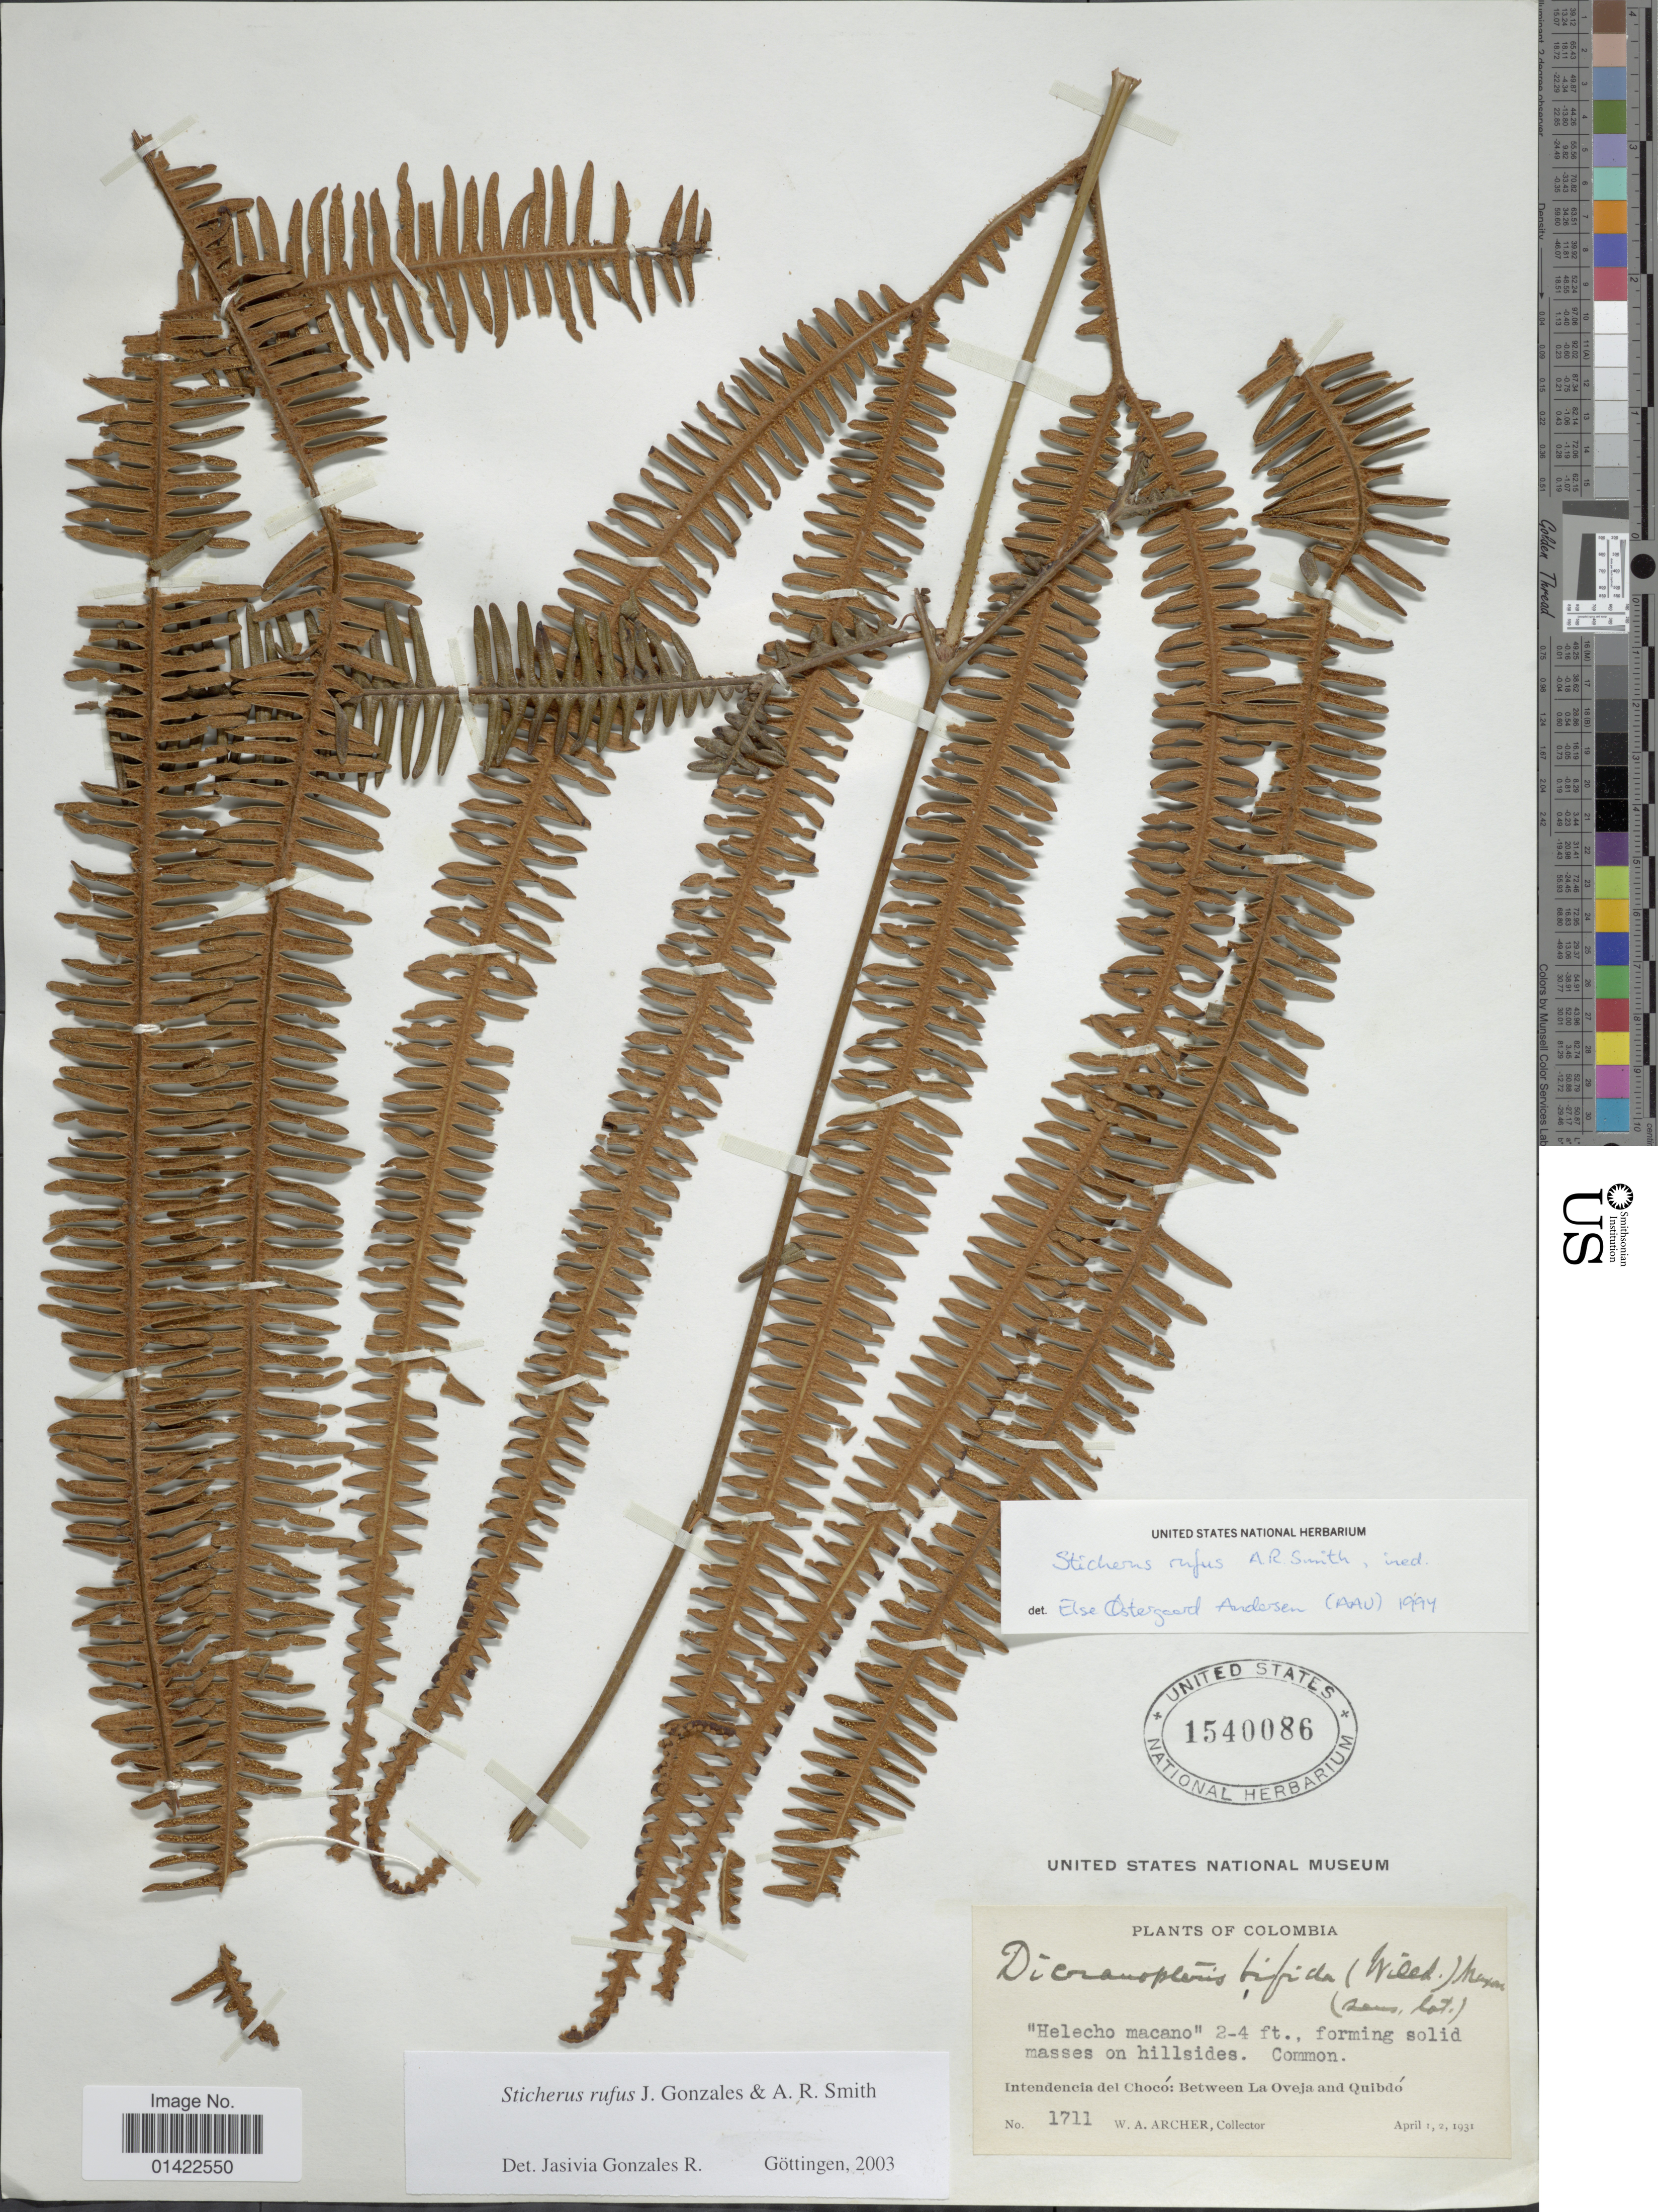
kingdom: Plantae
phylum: Tracheophyta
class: Polypodiopsida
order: Gleicheniales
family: Gleicheniaceae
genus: Sticherus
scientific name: Sticherus rufus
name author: J. Gonzales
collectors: W. A. Archer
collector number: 1711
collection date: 1931-04-01/1931-04-02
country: Colombia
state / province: Chocó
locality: Between La Oveja and Quibdó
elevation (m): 1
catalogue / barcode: US 1540086